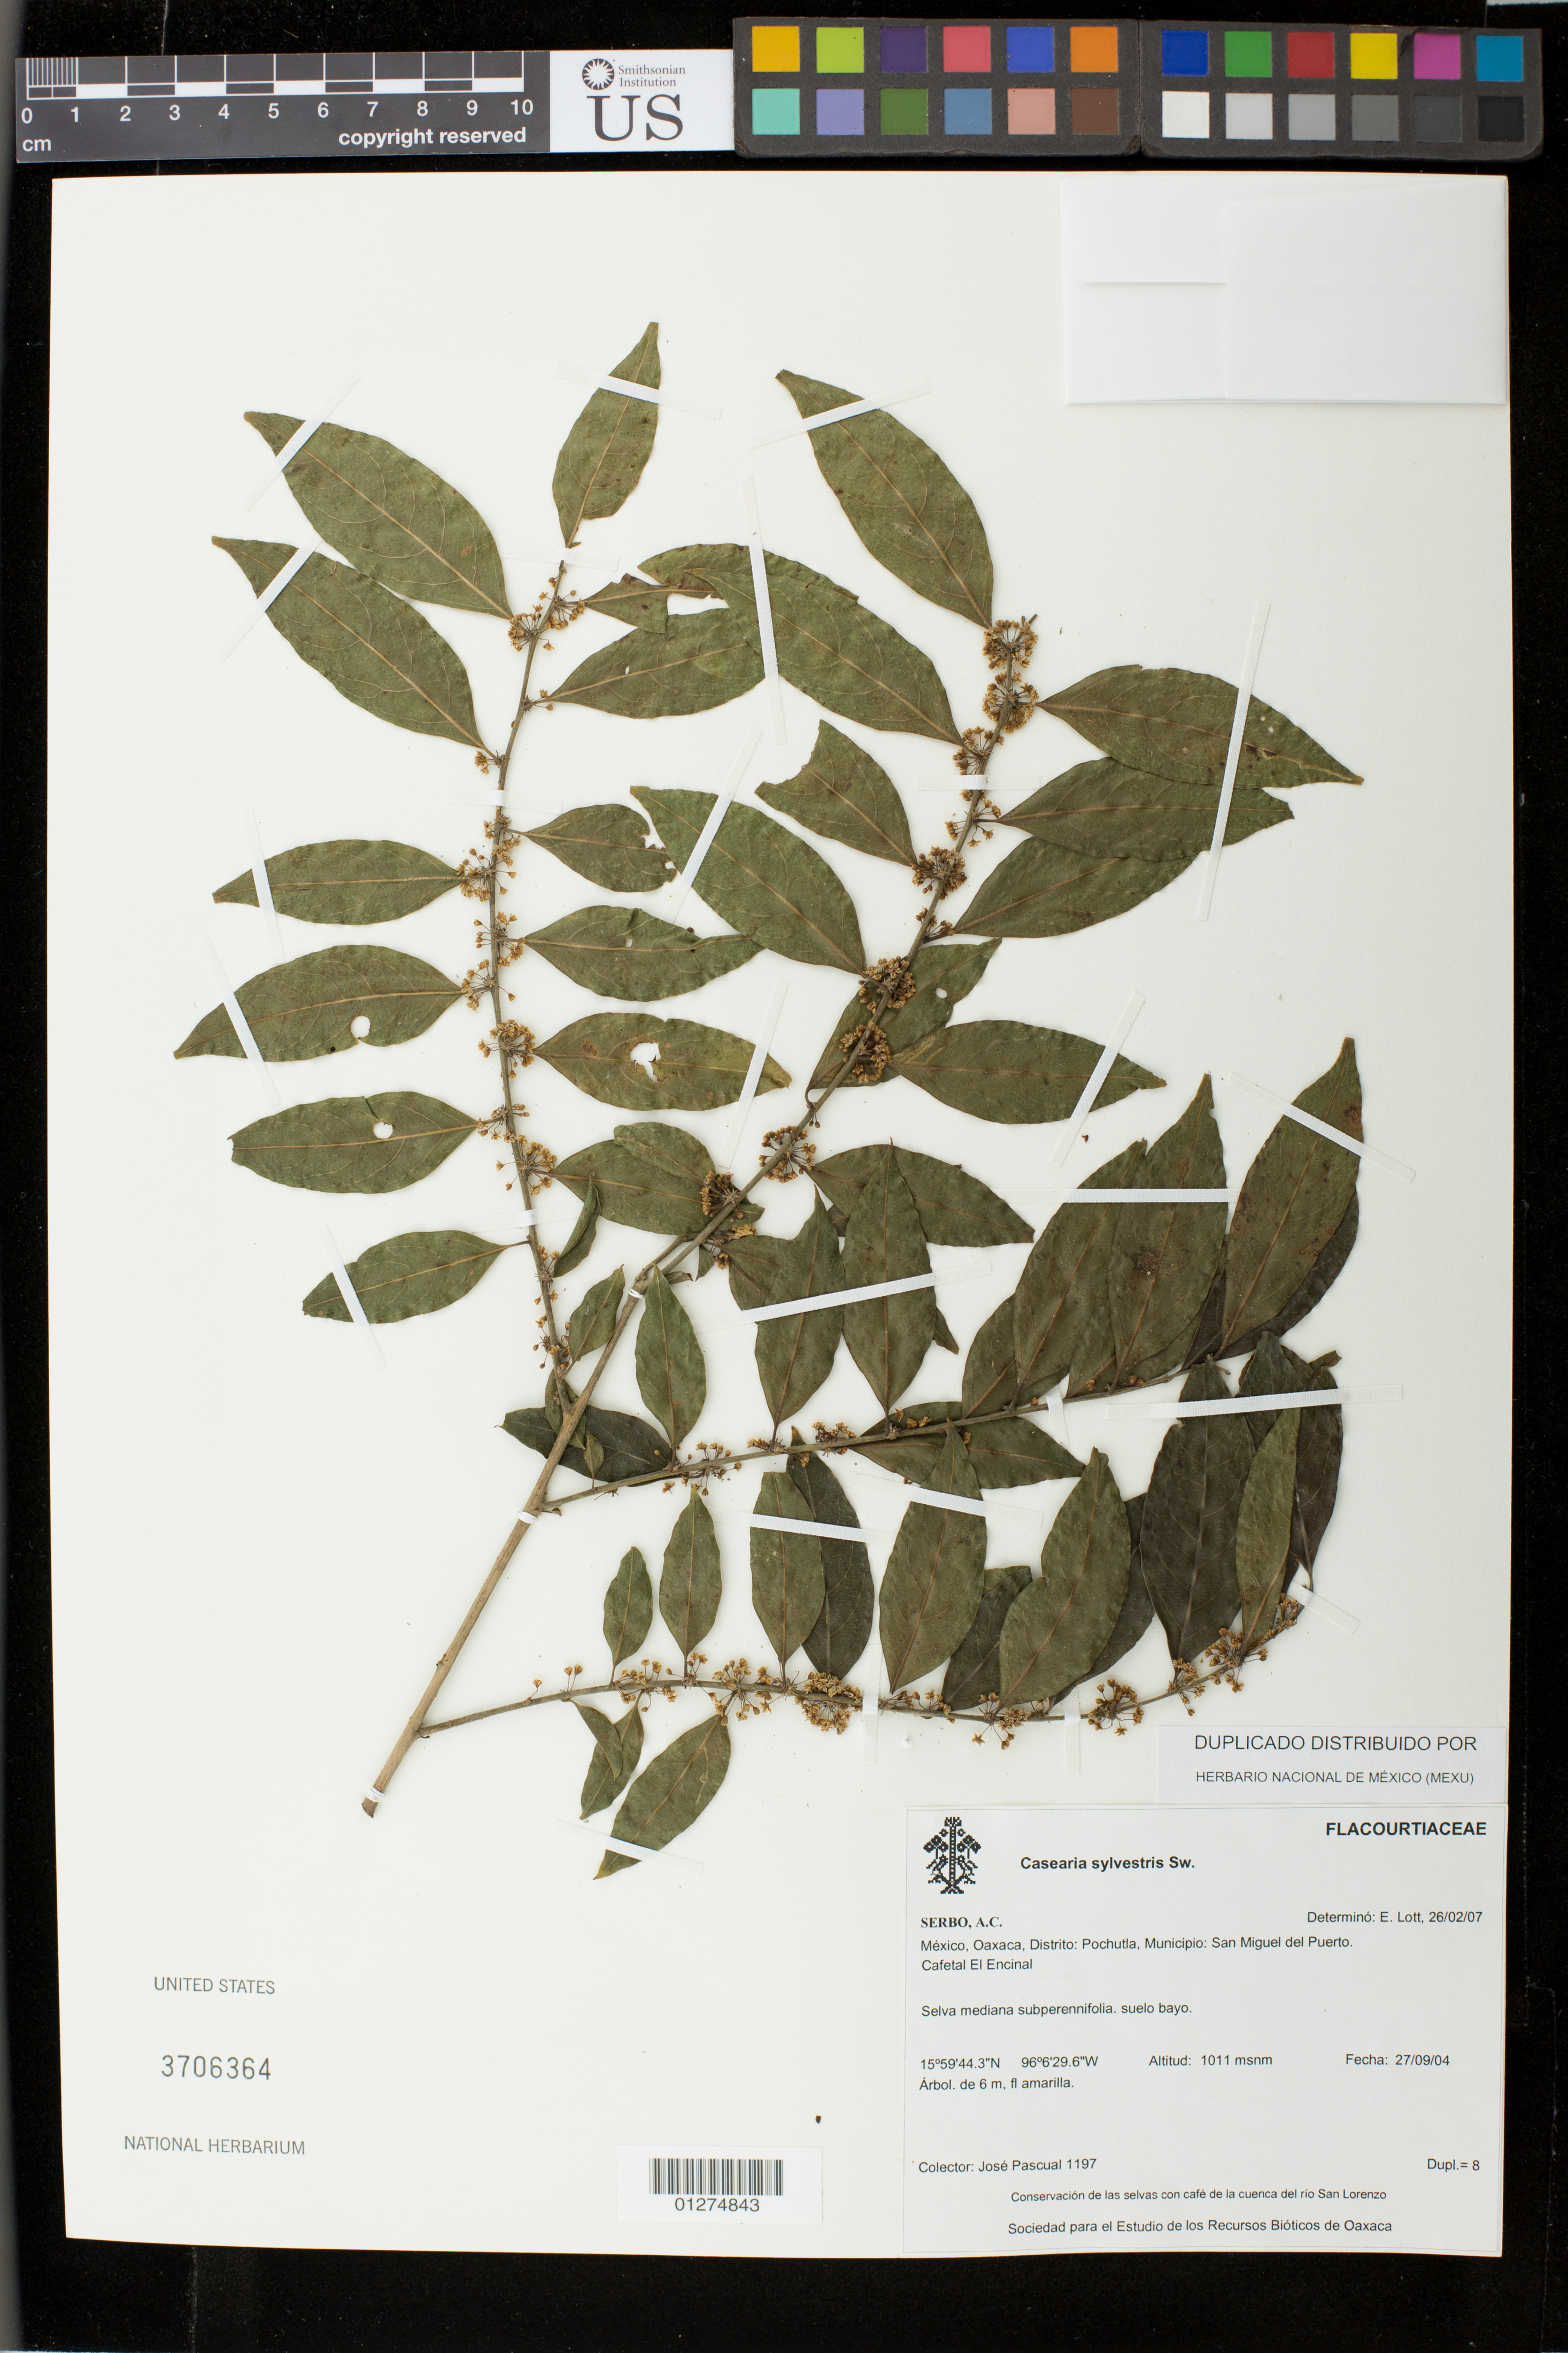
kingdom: Plantae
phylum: Tracheophyta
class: Magnoliopsida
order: Malpighiales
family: Salicaceae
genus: Casearia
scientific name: Casearia sylvestris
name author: Sw.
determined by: Lott, E.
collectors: J. Pascual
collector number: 1197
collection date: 2004-09-27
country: Mexico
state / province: Oaxaca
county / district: Pochutla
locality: Municipio: San Miguel del Puerto. Cafetal El Encinal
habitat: selva mediana subperennifolia, suelo bayo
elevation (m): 1011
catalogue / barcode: US 3706364